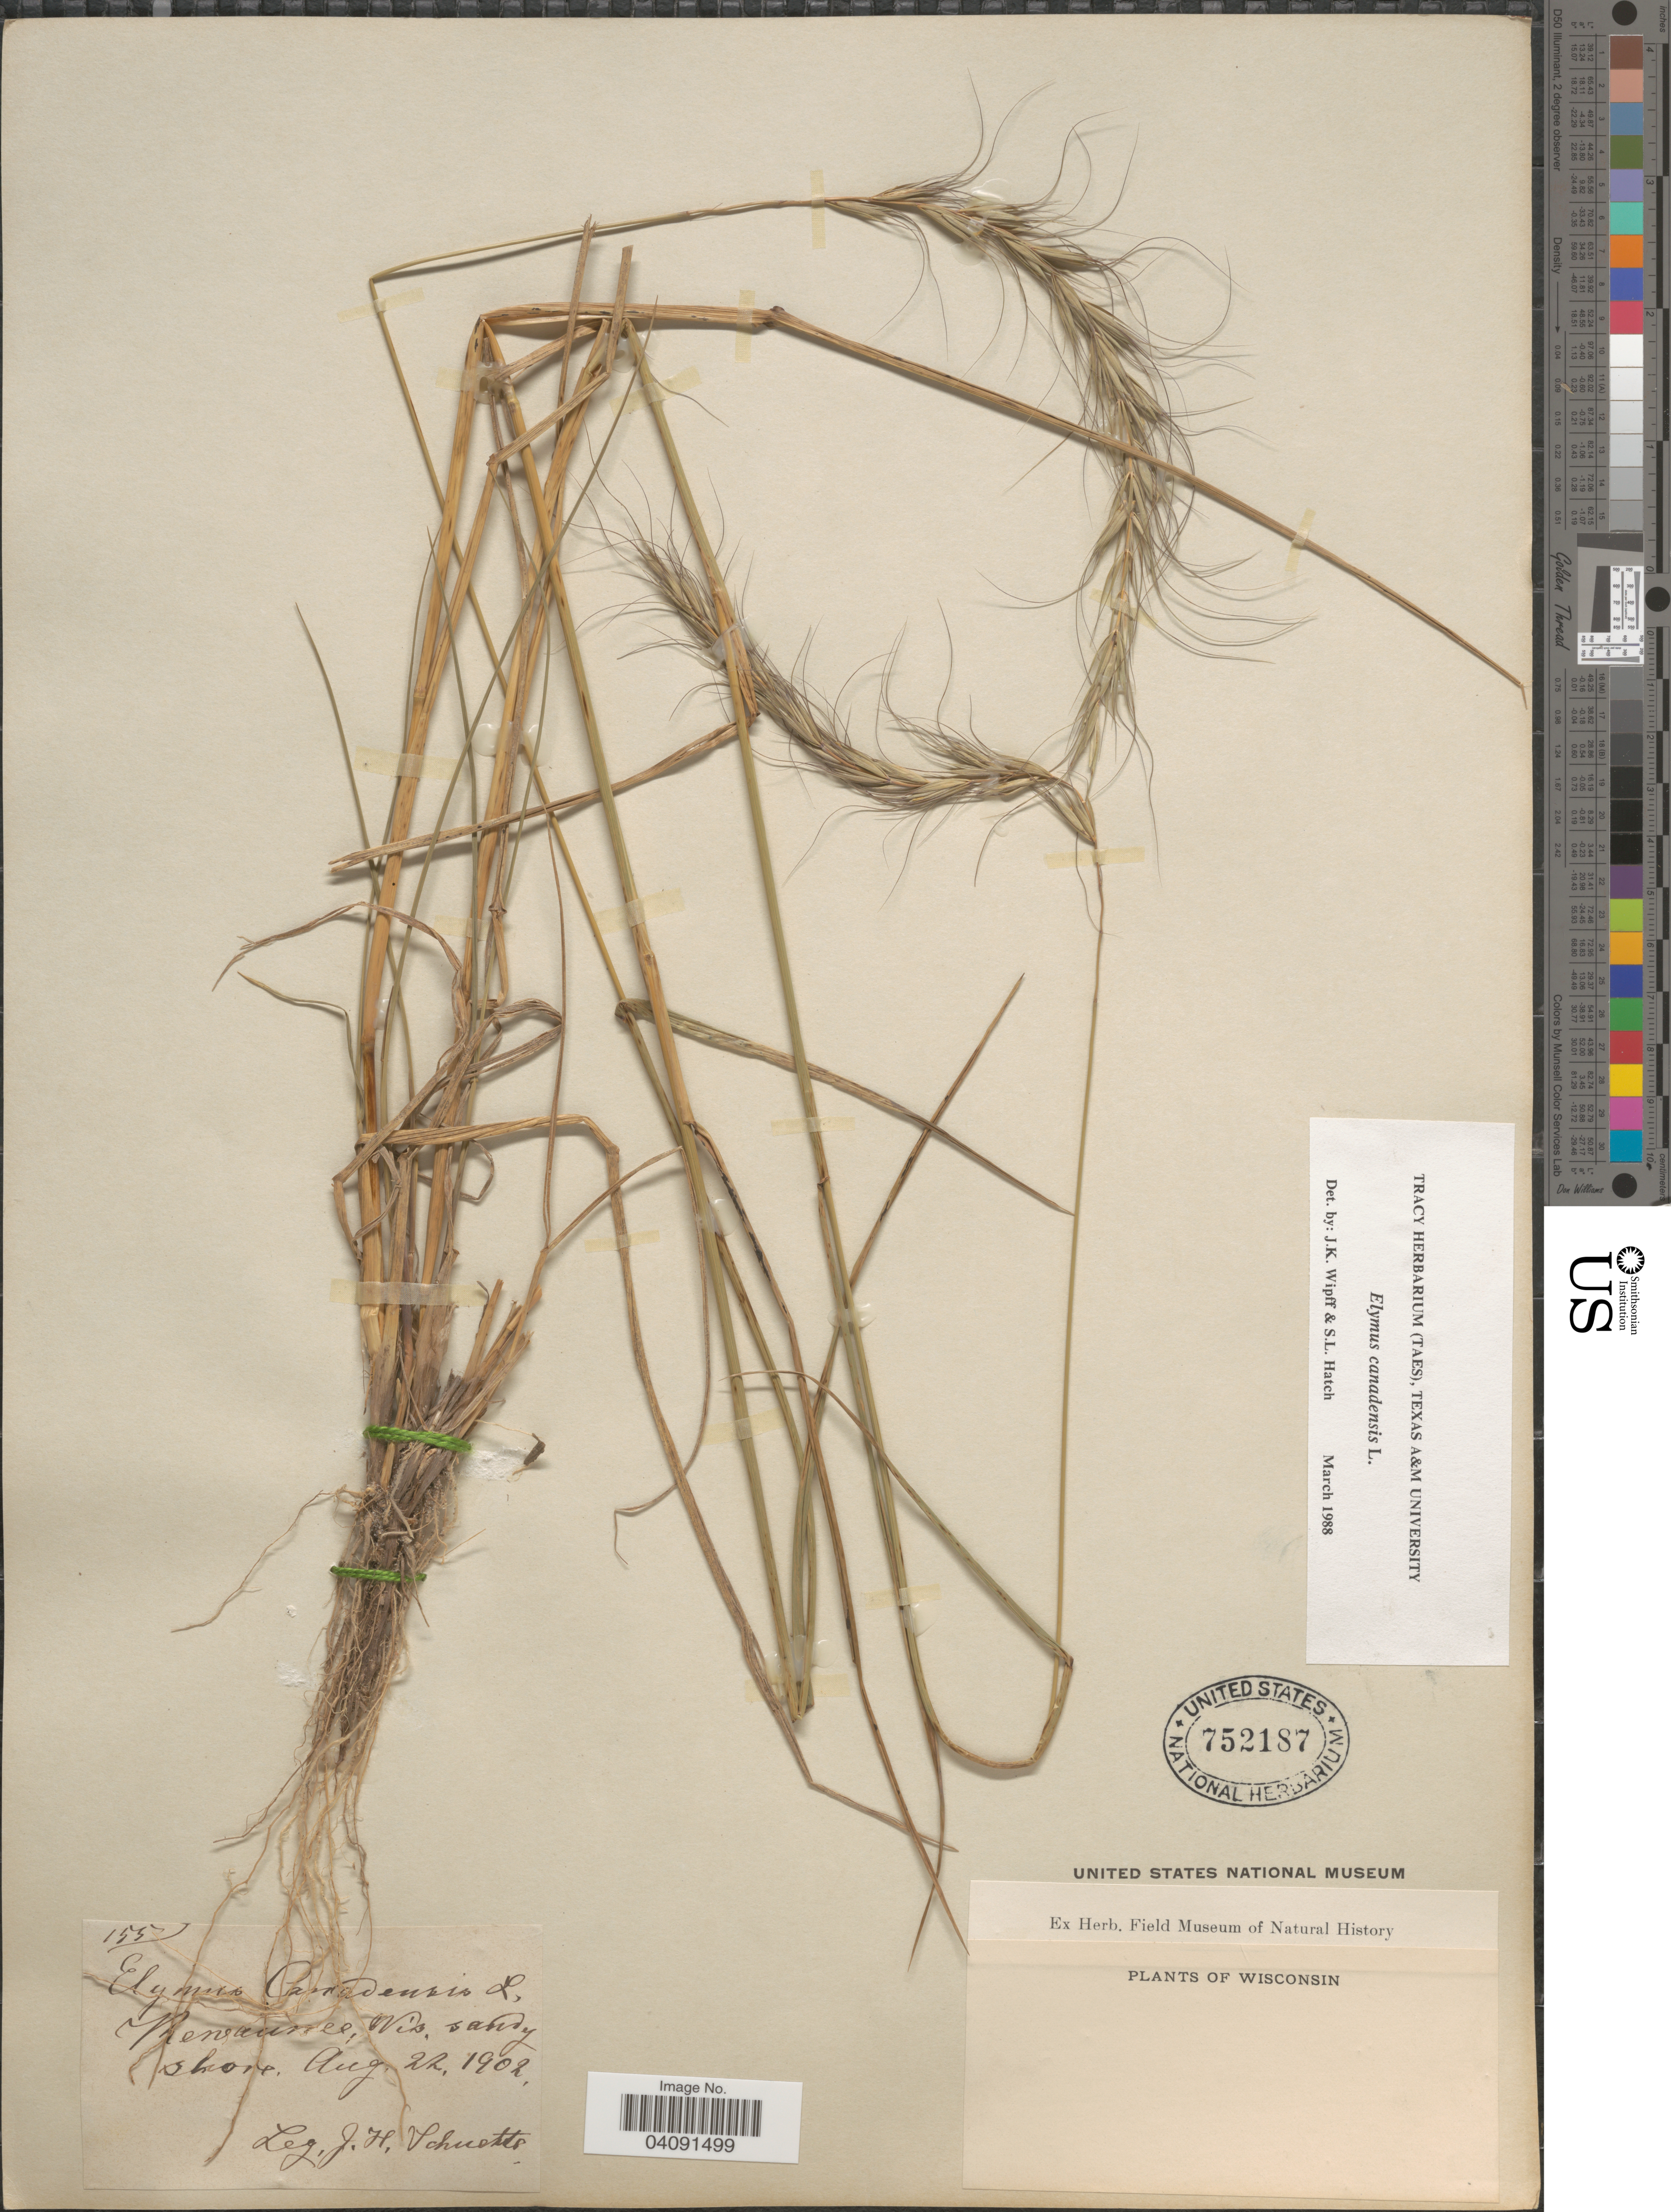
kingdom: Plantae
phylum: Tracheophyta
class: Liliopsida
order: Poales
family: Poaceae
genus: Elymus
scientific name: Elymus canadensis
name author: L.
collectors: J. H. Schuette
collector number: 155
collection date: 1902-08-22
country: United States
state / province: Wisconsin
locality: Kewaunee. Sandy shore.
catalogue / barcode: US 752187